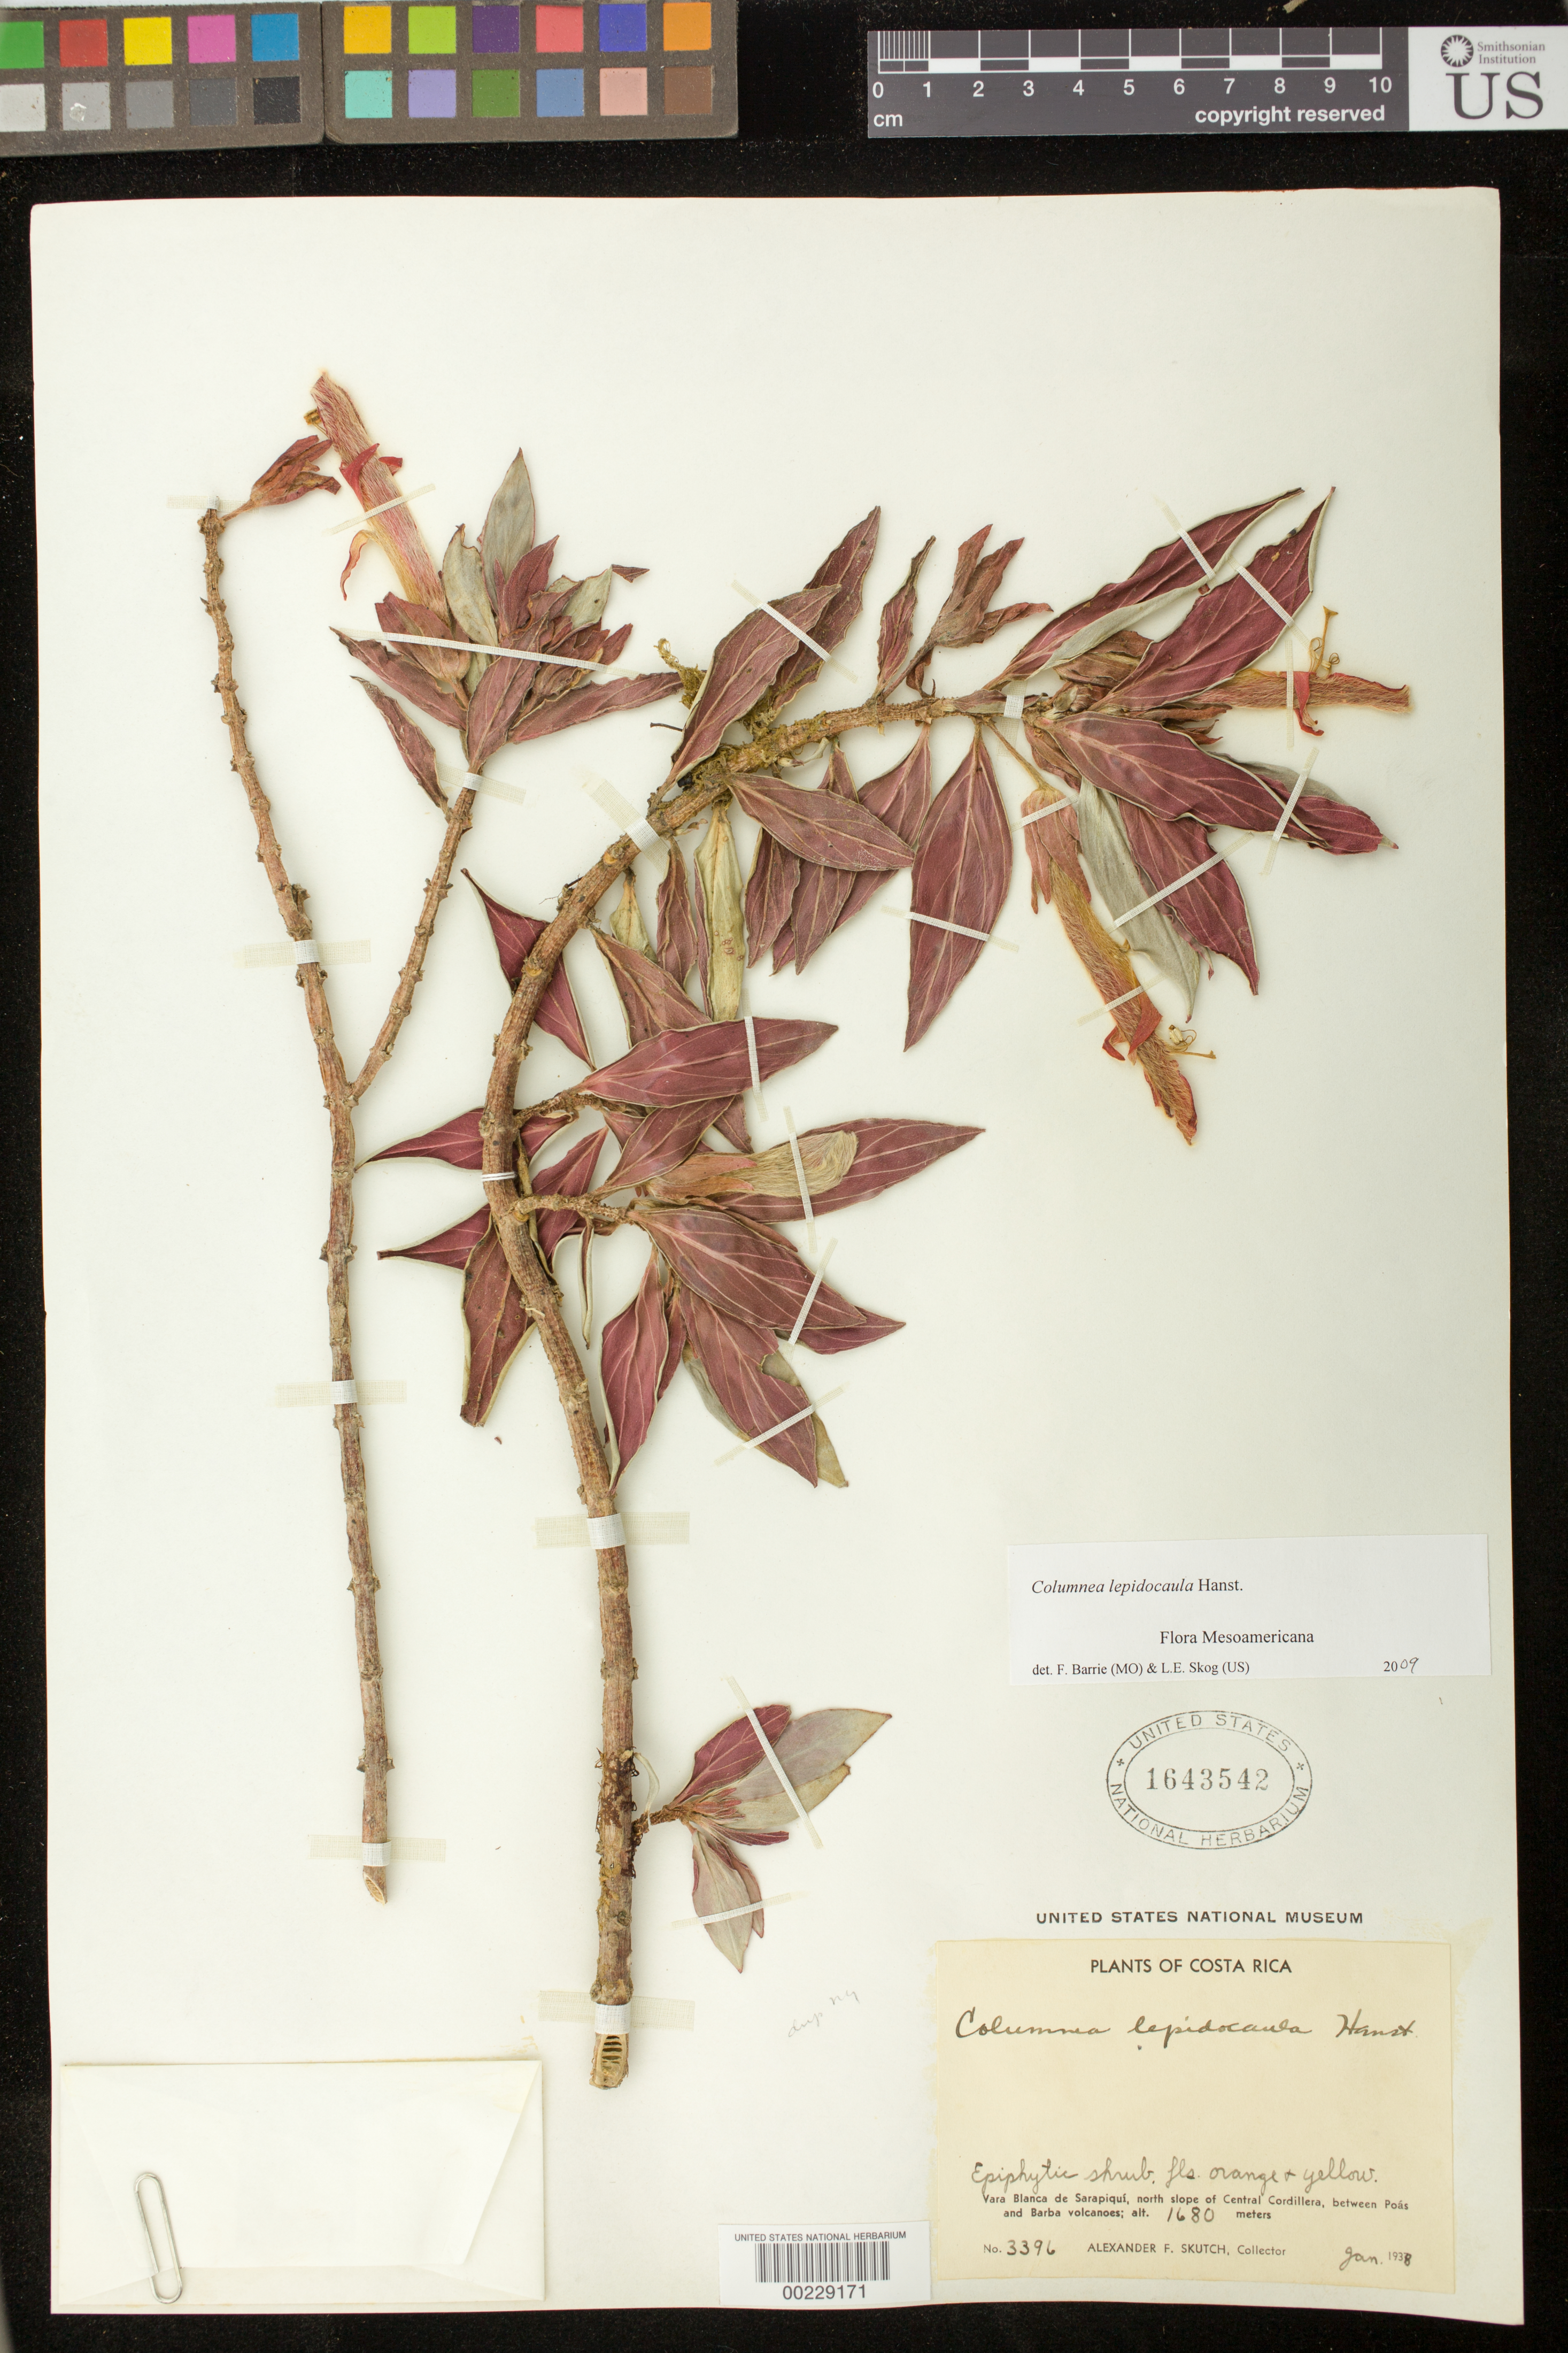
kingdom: Plantae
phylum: Tracheophyta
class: Magnoliopsida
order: Lamiales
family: Gesneriaceae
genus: Columnea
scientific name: Columnea lepidocaula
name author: Hanst.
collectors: A. F. Skutch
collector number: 3396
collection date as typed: Jan 1938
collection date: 1938-01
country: Costa Rica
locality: Vara Blanca de Sarapiqui, north slope of Central Cordillera, between Poas and Barba volcanoes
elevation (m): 1680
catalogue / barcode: US 1643542